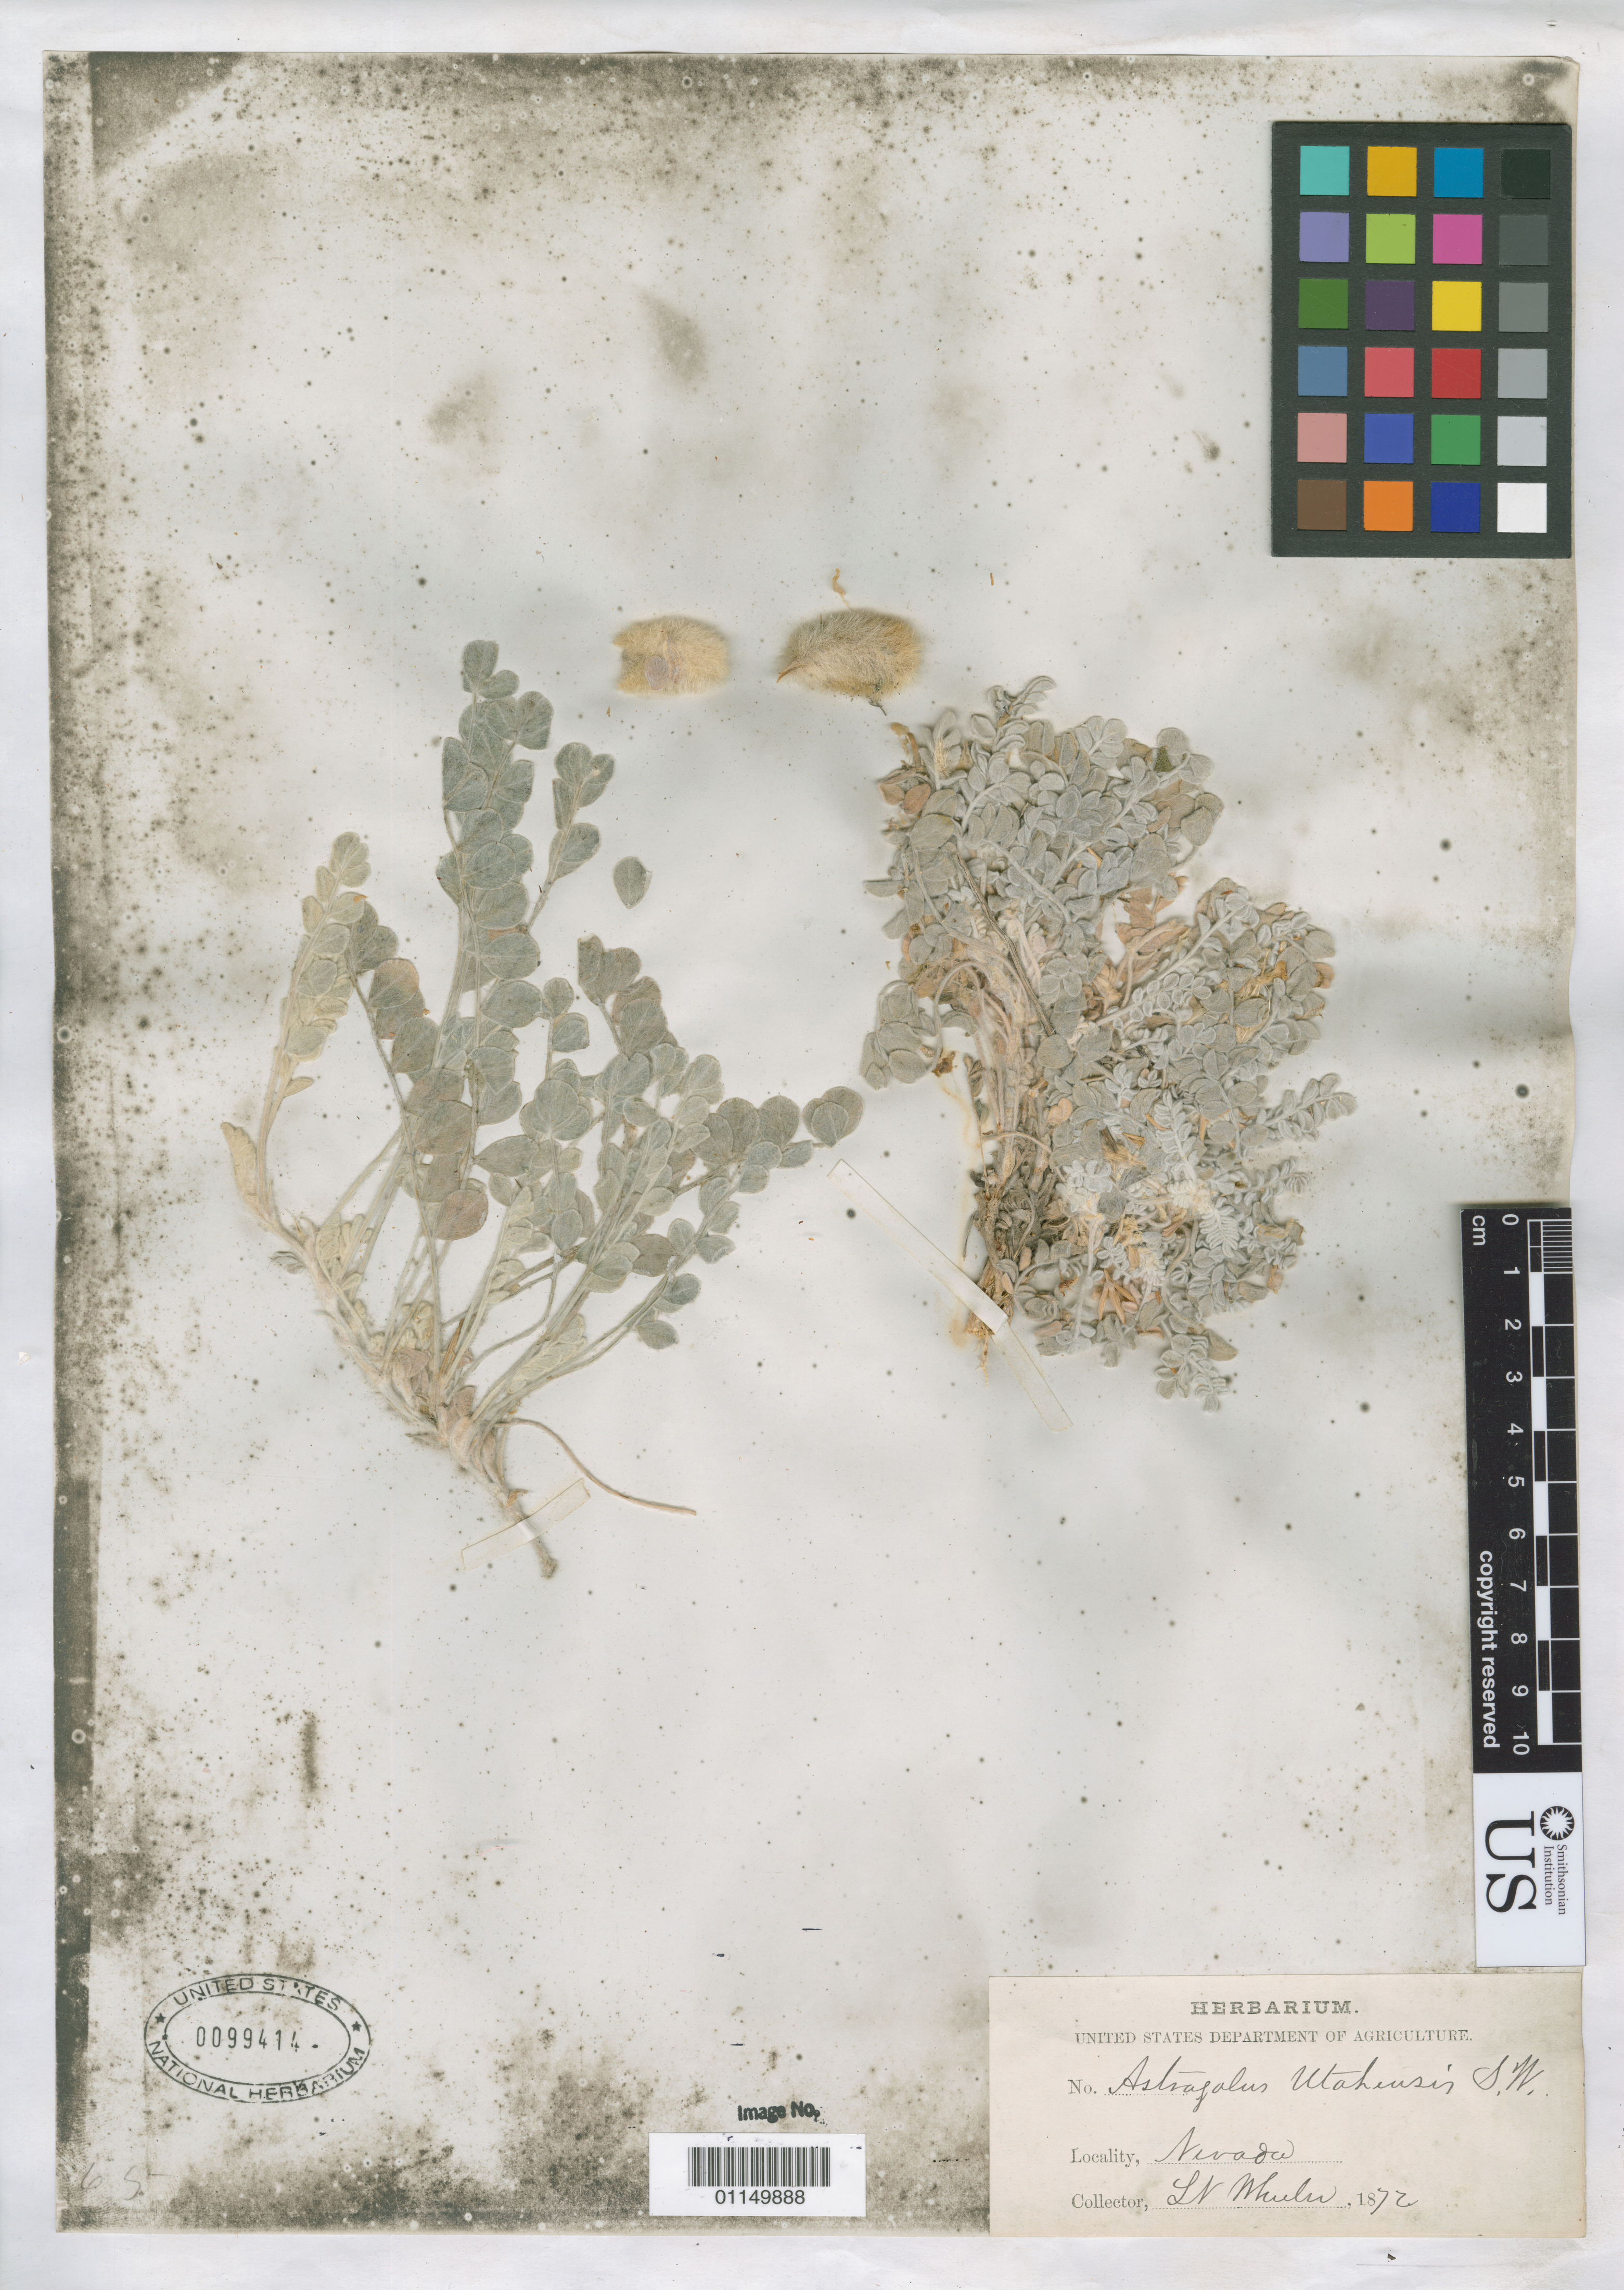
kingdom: Plantae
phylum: Tracheophyta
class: Magnoliopsida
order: Fabales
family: Fabaceae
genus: Astragalus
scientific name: Astragalus utahensis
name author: (Torr.) Torr. & A. Gray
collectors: -- Wheeler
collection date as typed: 1872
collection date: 1872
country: United States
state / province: Nevada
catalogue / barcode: US 99414